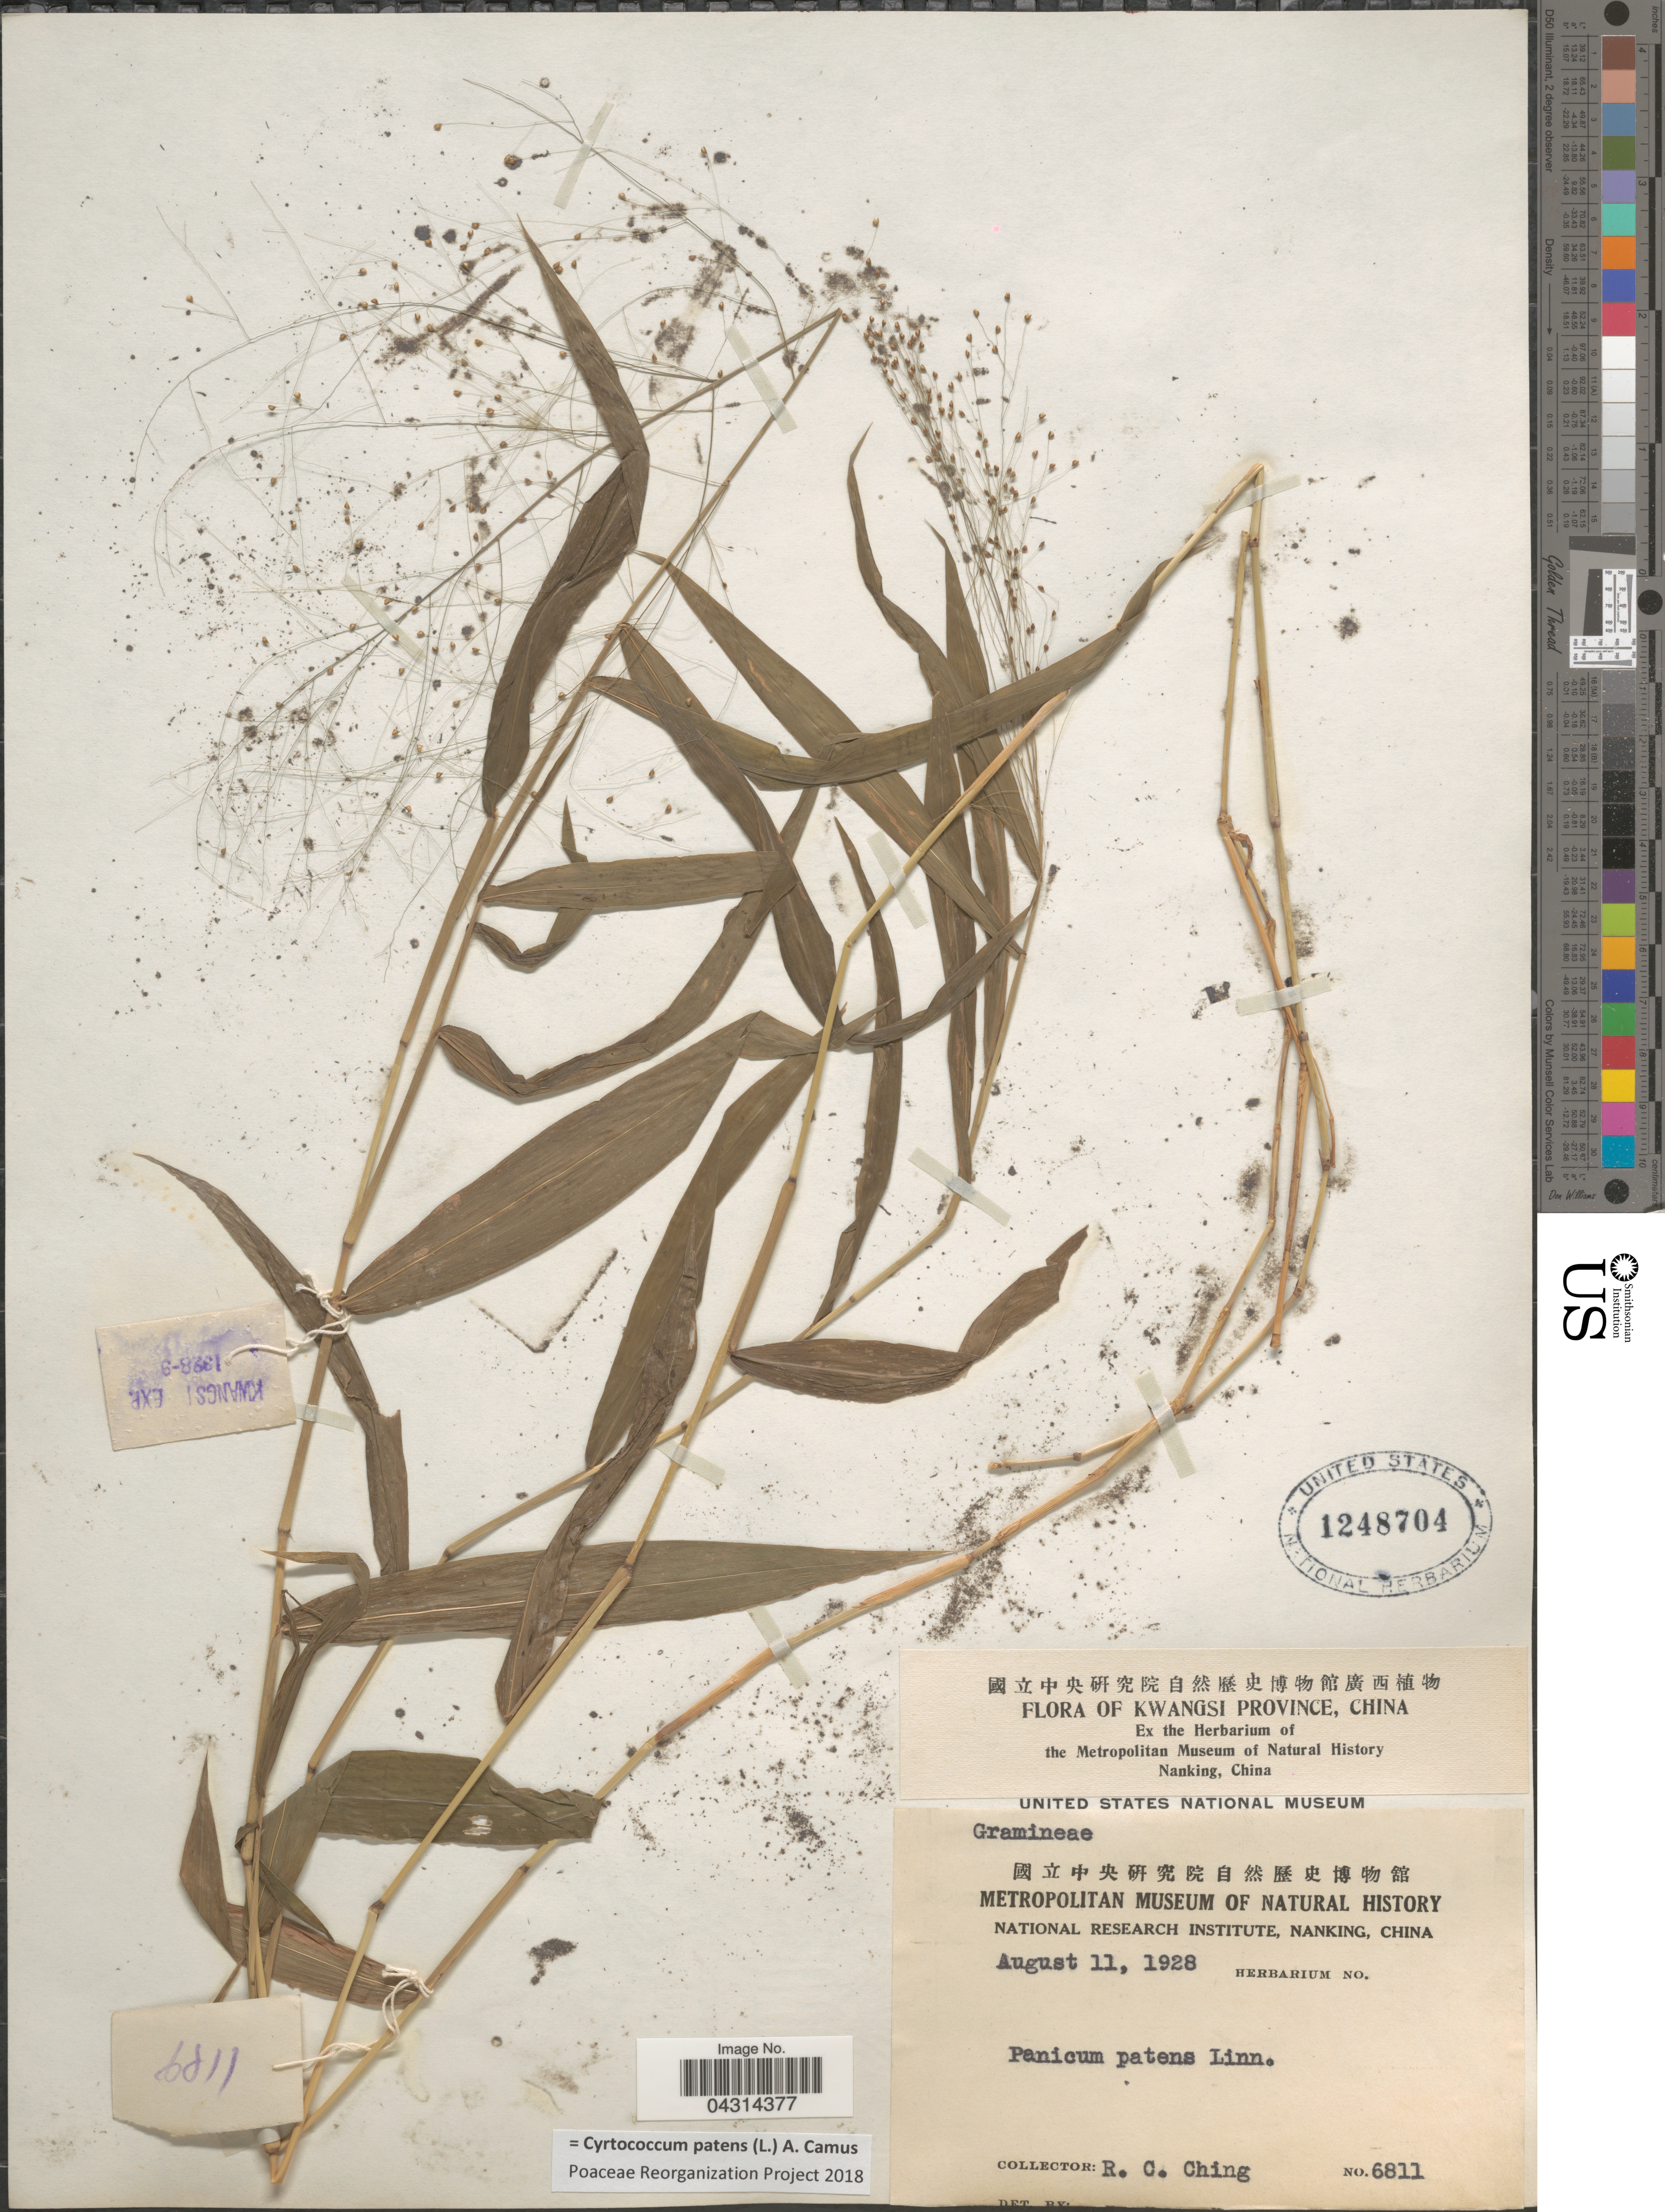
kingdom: Plantae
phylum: Tracheophyta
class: Liliopsida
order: Poales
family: Poaceae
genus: Cyrtococcum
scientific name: Cyrtococcum patens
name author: (L.) A. Camus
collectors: R. C. Ching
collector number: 6811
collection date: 1928-08-11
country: China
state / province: Guangxi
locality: Kwangsi Province.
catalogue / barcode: US 1248704